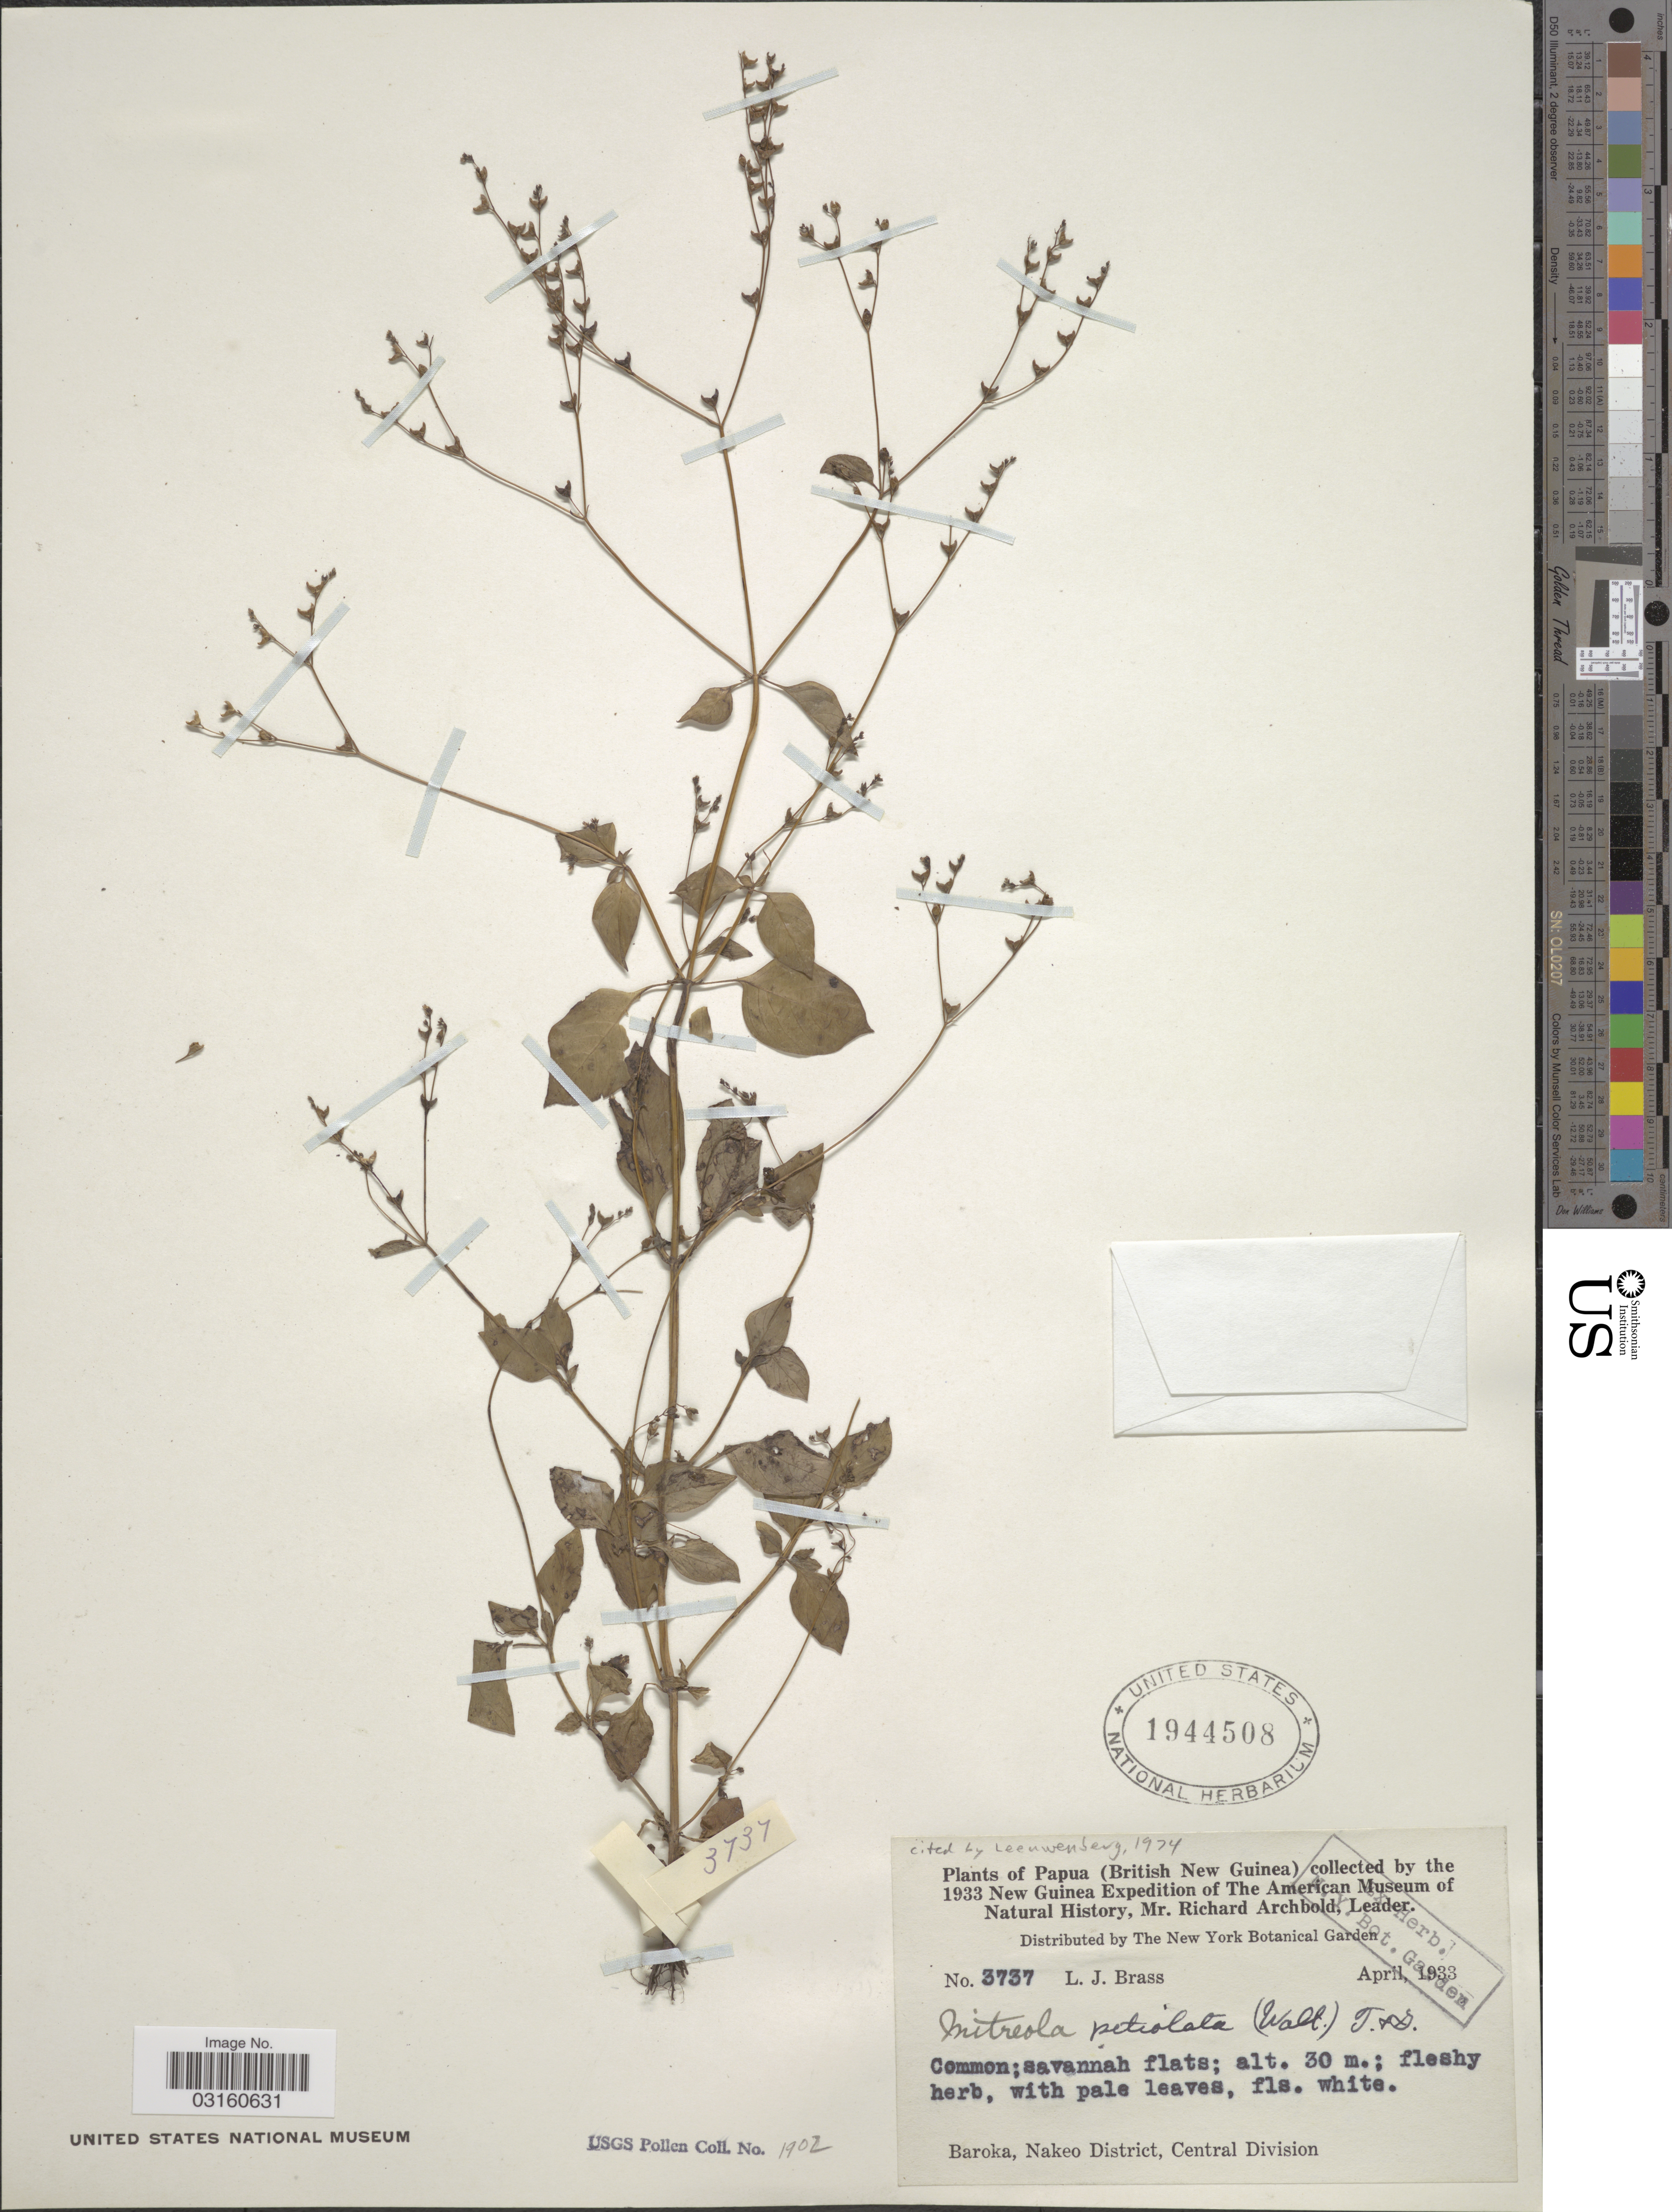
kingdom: Plantae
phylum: Tracheophyta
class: Magnoliopsida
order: Gentianales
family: Loganiaceae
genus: Mitreola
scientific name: Mitreola petiolata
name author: (J.F. Gmel.) Torr. & A. Gray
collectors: L. J. Brass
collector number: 3737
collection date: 1933-03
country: Papua New Guinea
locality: Papua (British New Guinea). Baroka, Nakeo District, Central Division.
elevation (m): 30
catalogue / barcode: US 1944508